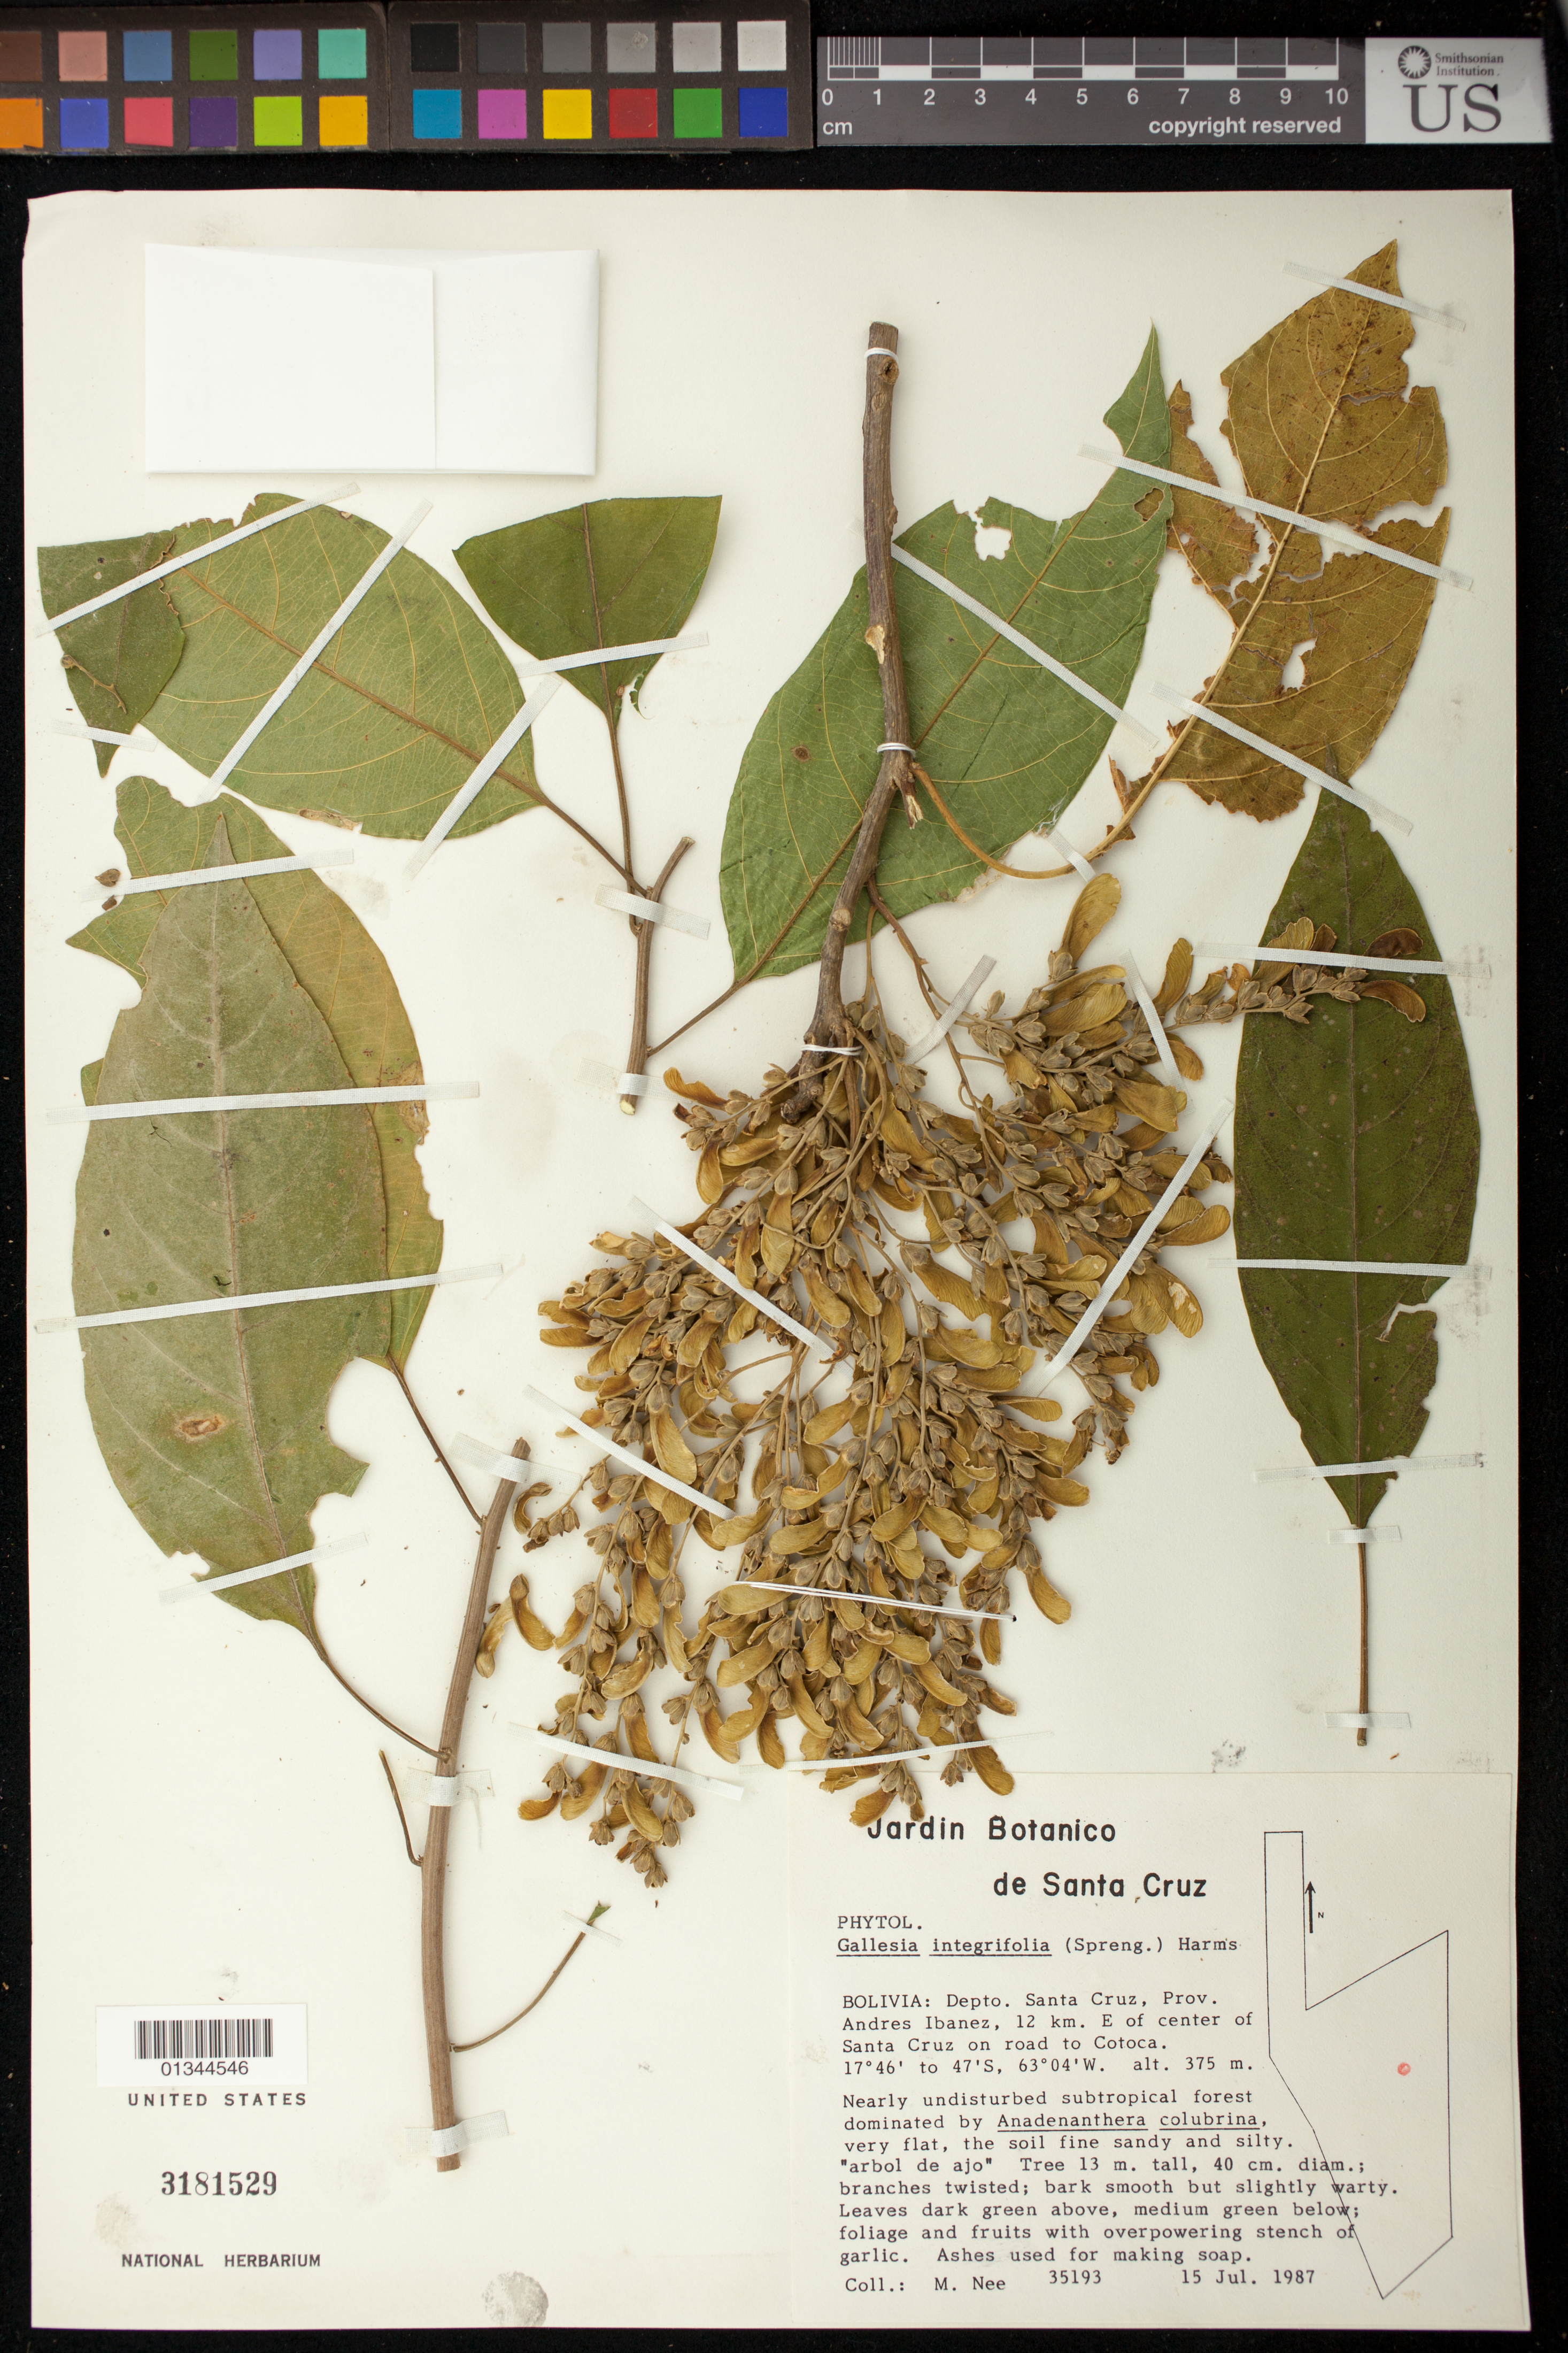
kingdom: Plantae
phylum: Tracheophyta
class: Magnoliopsida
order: Caryophyllales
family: Phytolaccaceae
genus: Gallesia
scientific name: Gallesia integrifolia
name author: (Spreng.) Harms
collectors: M. Nee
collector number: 35193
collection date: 1987-07-15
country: Bolivia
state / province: Santa Cruz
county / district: Andres Ibanez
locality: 12 km E of center of Santa Cruz on road to Cotoca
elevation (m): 375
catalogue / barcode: US 3181529